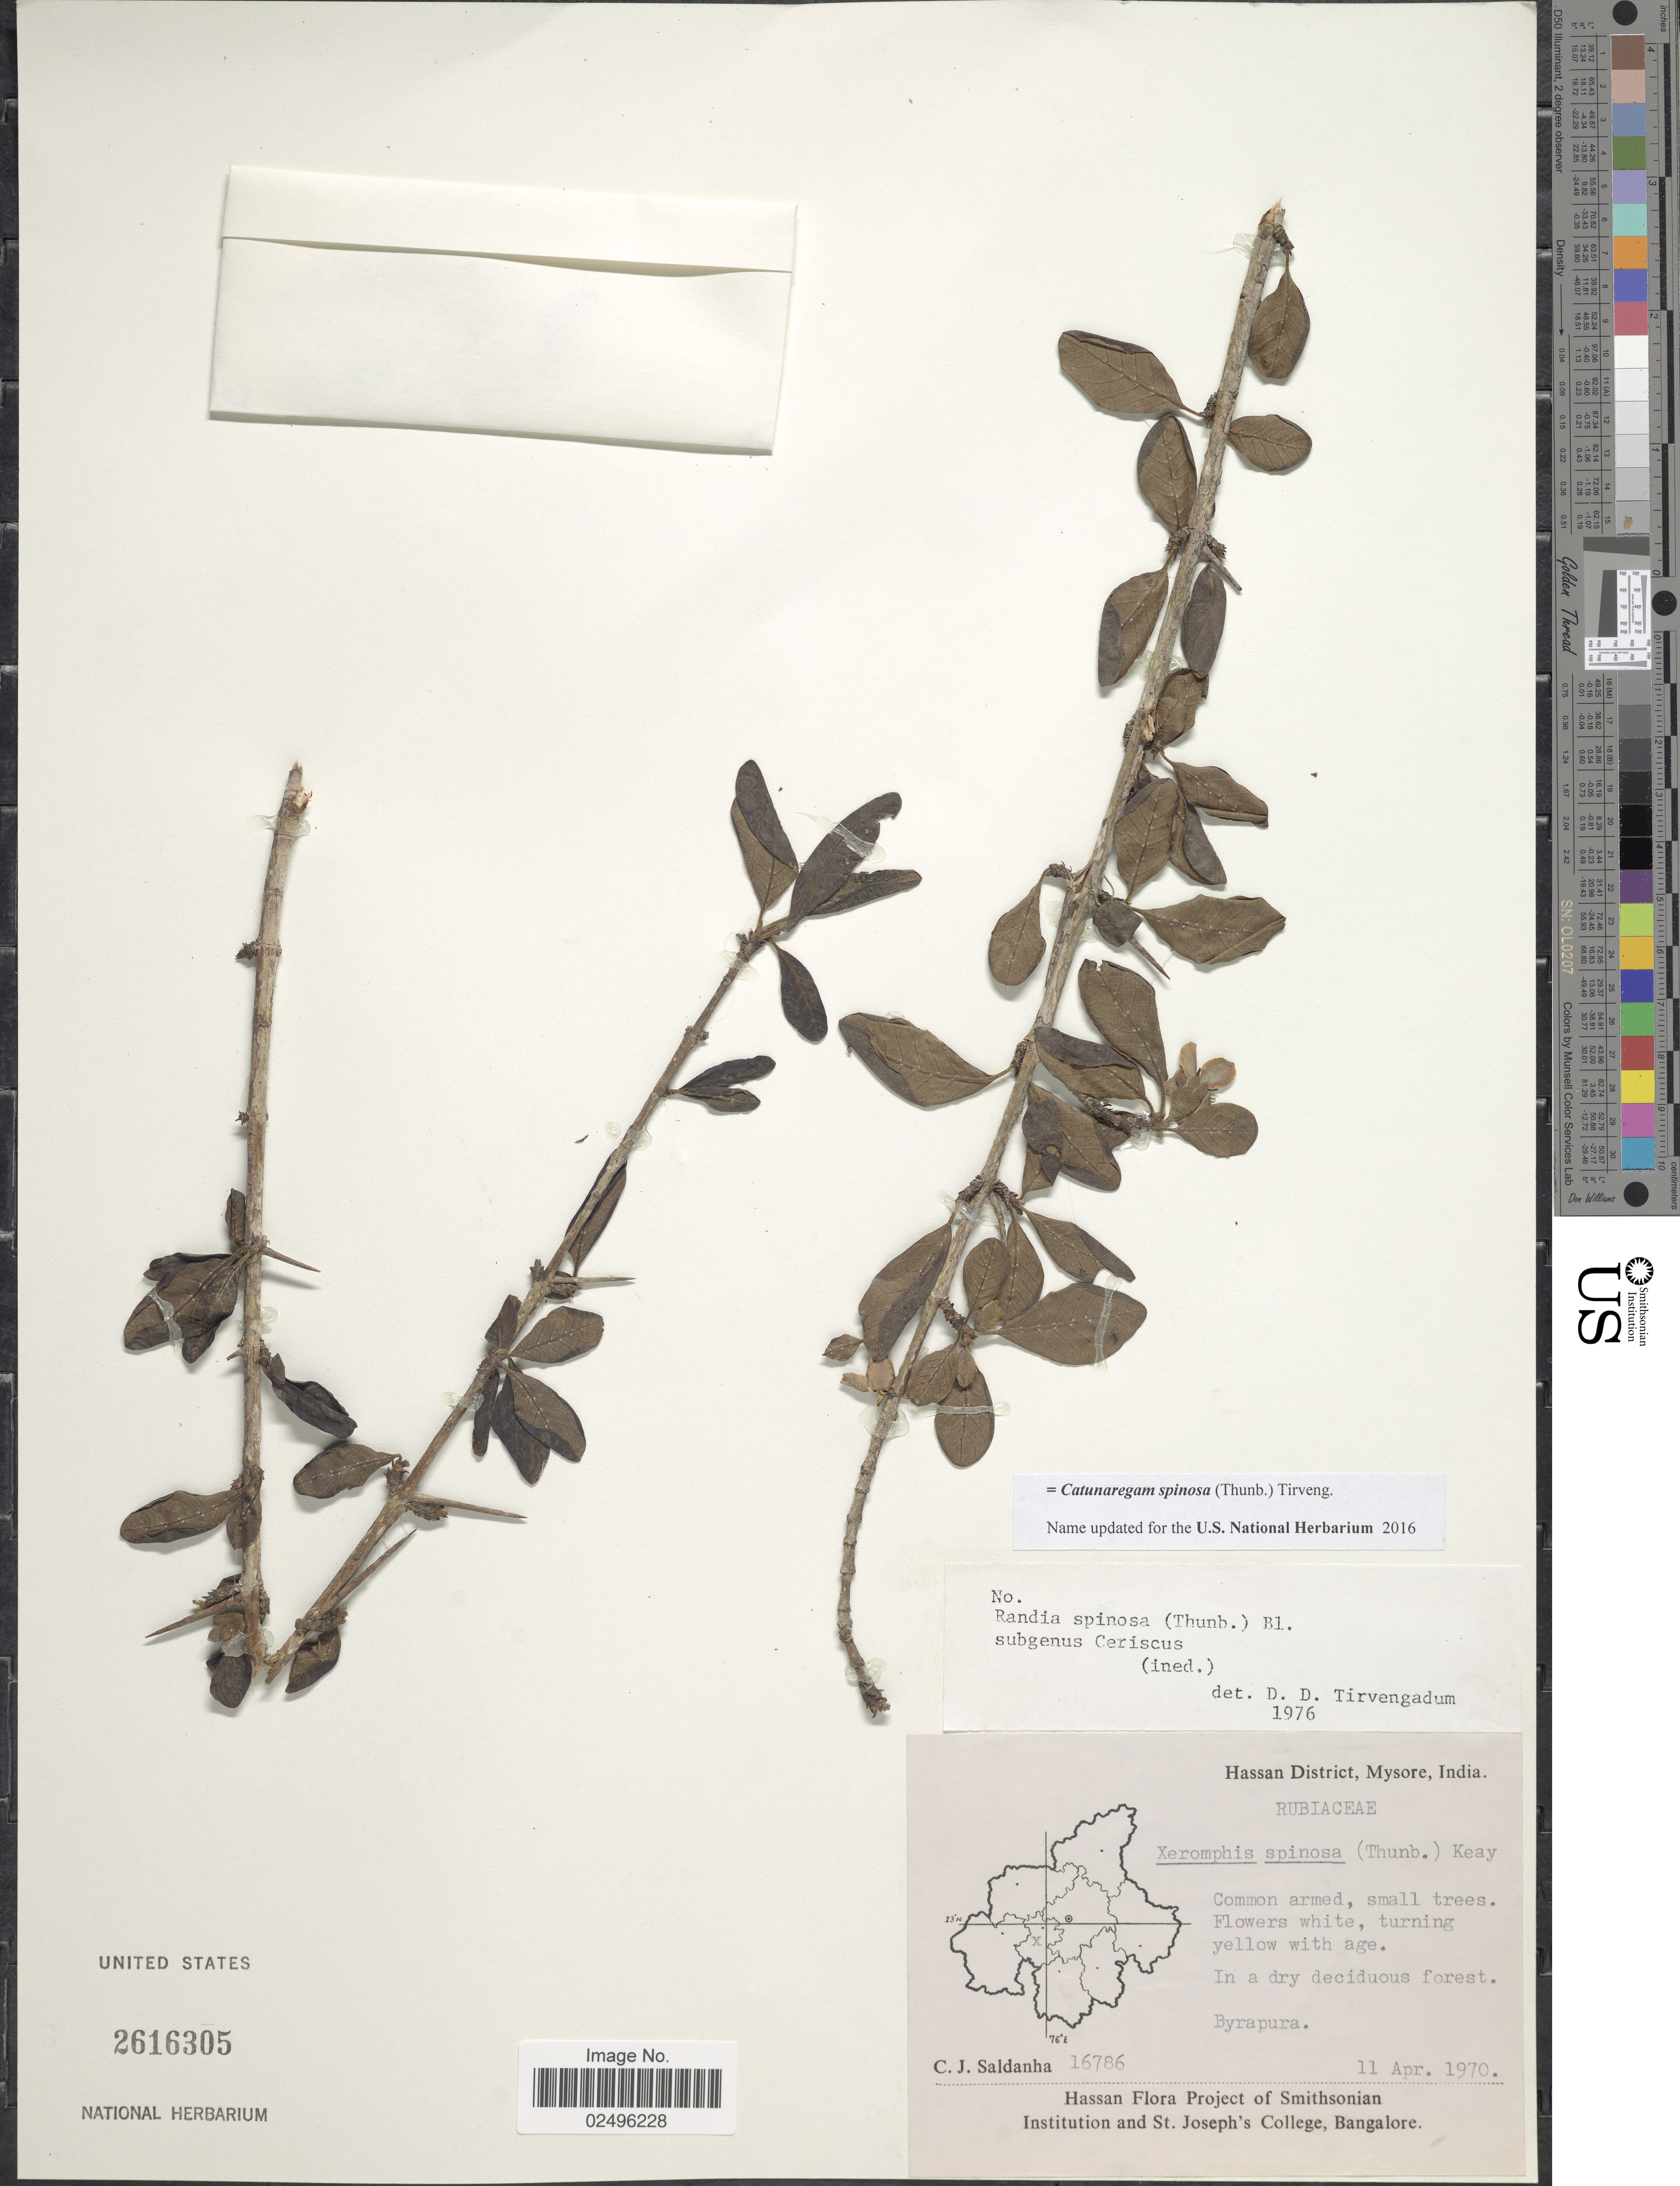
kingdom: Plantae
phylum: Tracheophyta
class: Magnoliopsida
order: Gentianales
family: Rubiaceae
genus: Catunaregam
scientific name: Catunaregam spinosa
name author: (Thunb.) Tirveng.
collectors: C. J. Saldanha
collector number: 16786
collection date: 1970-04-11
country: India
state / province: Karnataka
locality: Hassan District, Mysore, Byrapura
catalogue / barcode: US 2616305